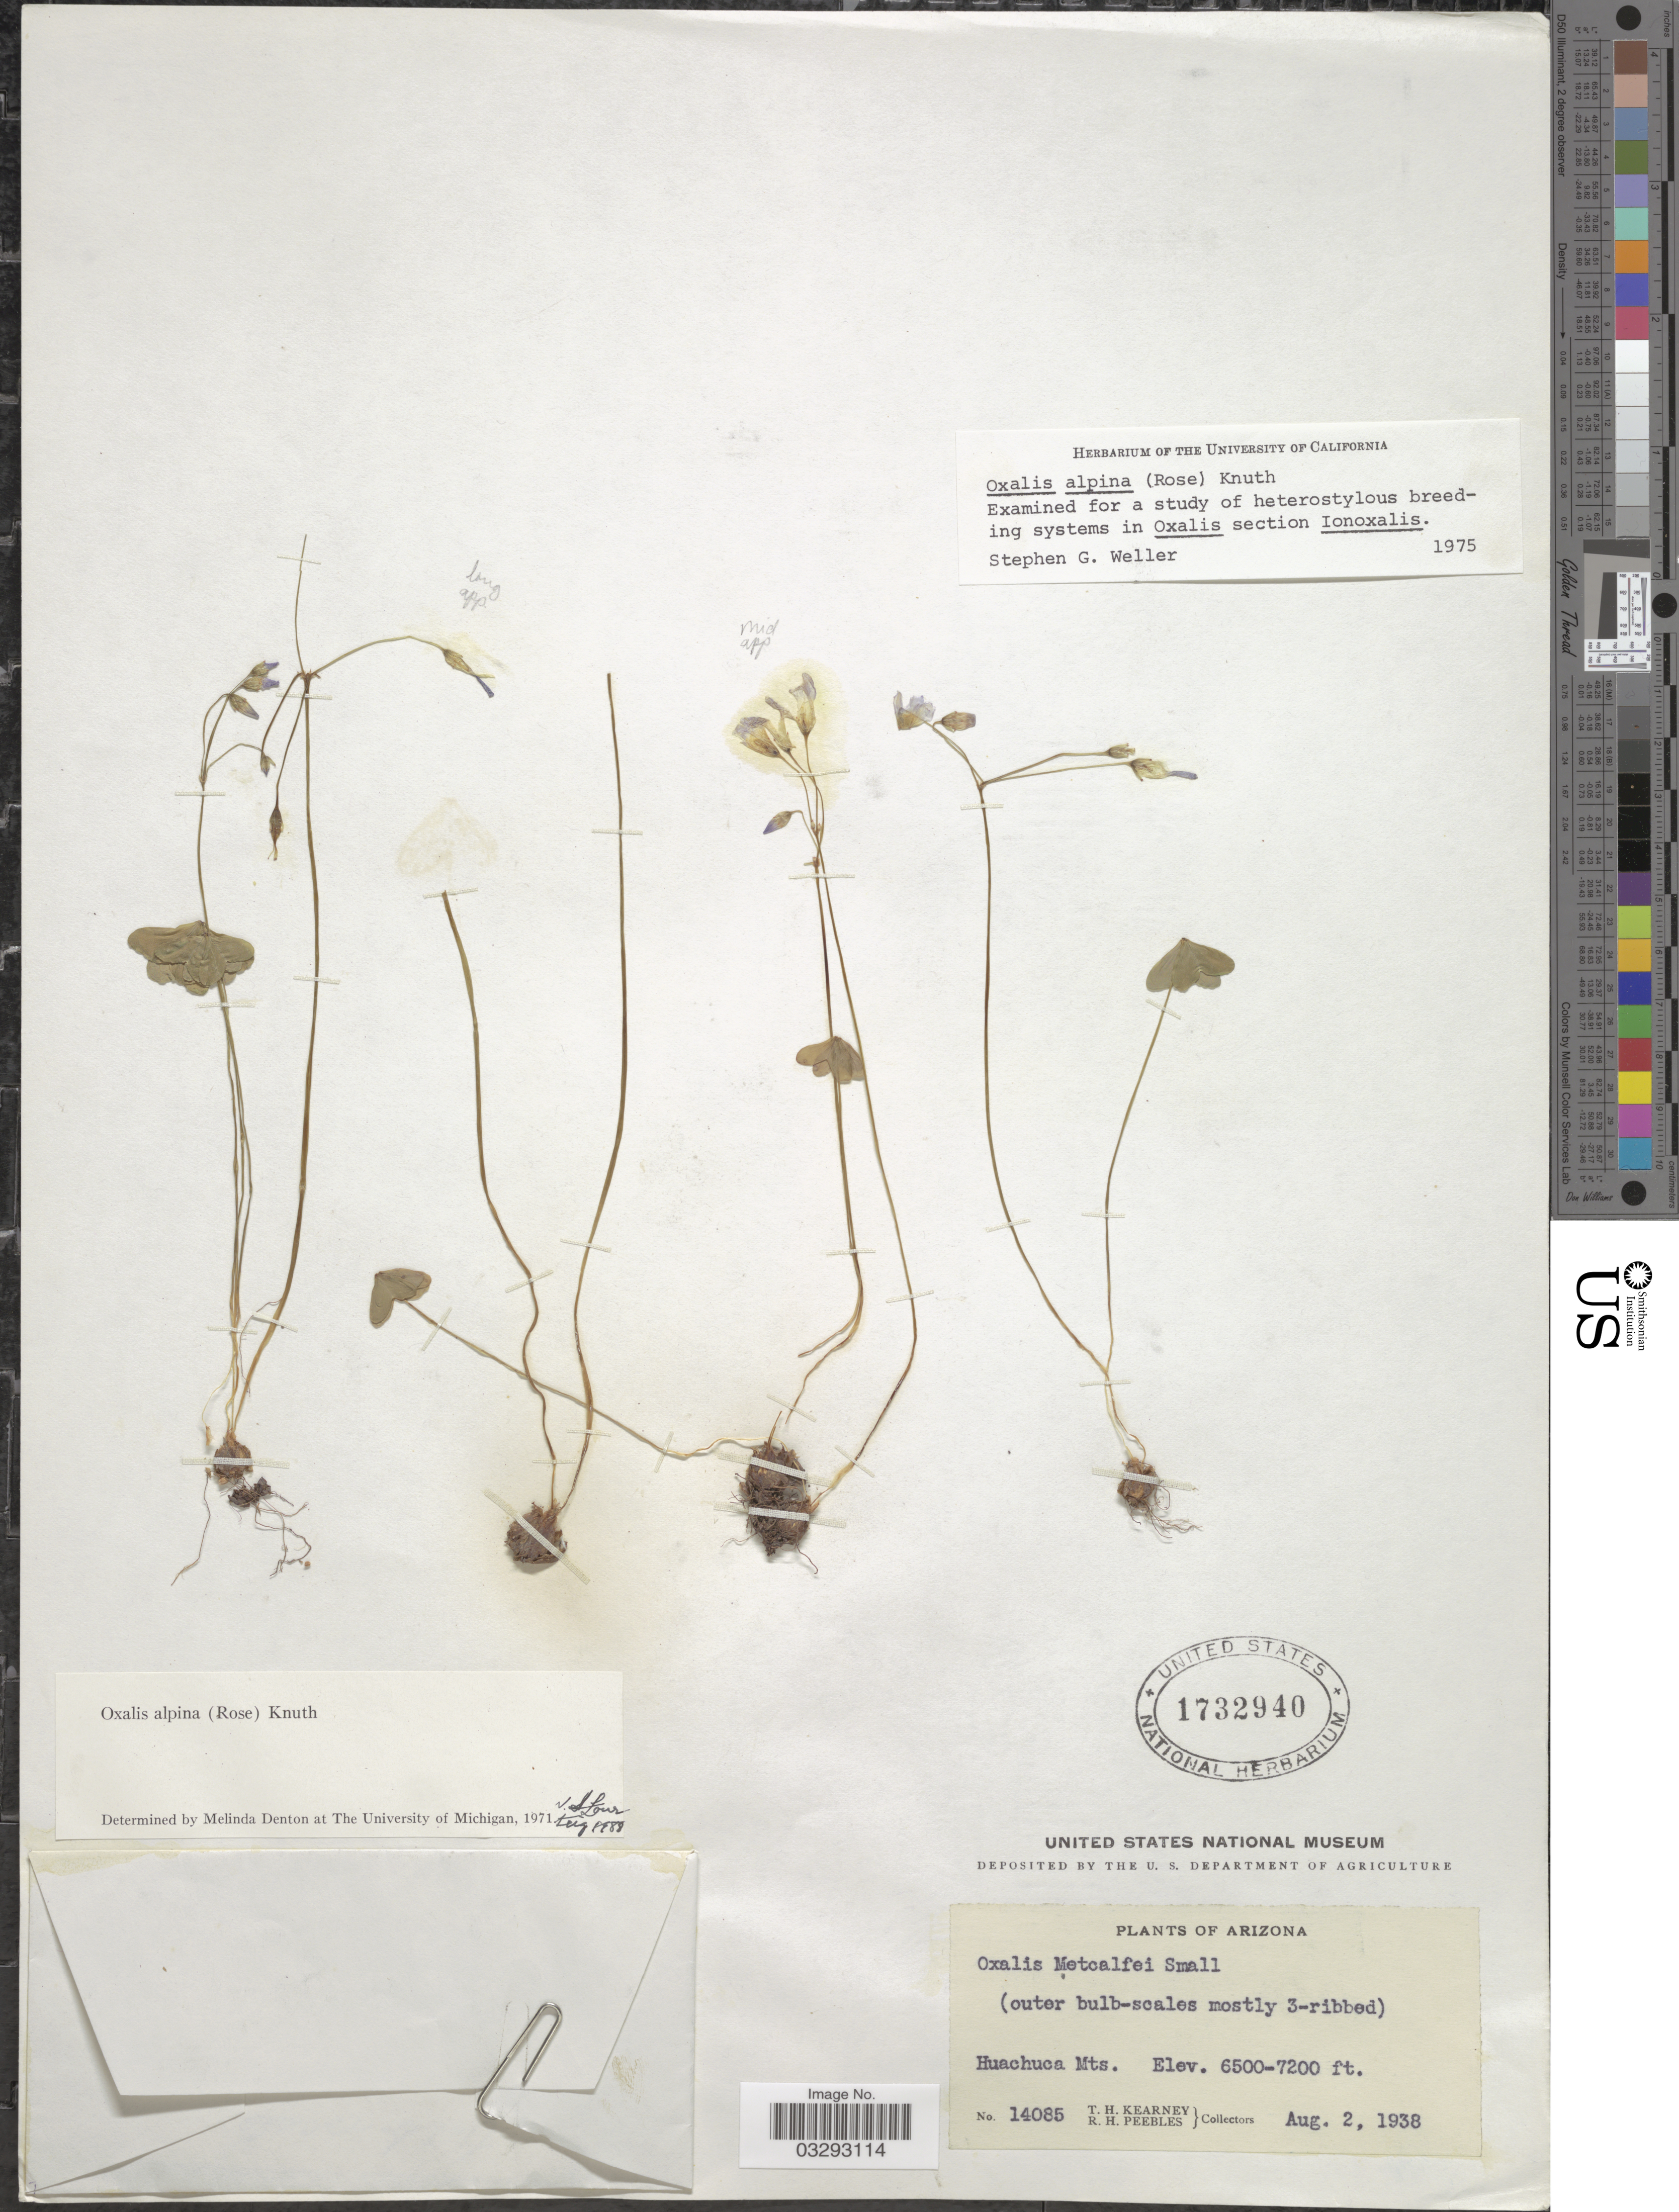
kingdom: Plantae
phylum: Tracheophyta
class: Magnoliopsida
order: Oxalidales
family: Oxalidaceae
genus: Oxalis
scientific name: Oxalis alpina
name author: (Rose) R. Knuth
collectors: T. H. Kearney & R. H. Peebles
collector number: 14085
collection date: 1938-08-02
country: United States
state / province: Arizona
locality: Huachuca Mts.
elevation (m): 1981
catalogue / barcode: US 1732940